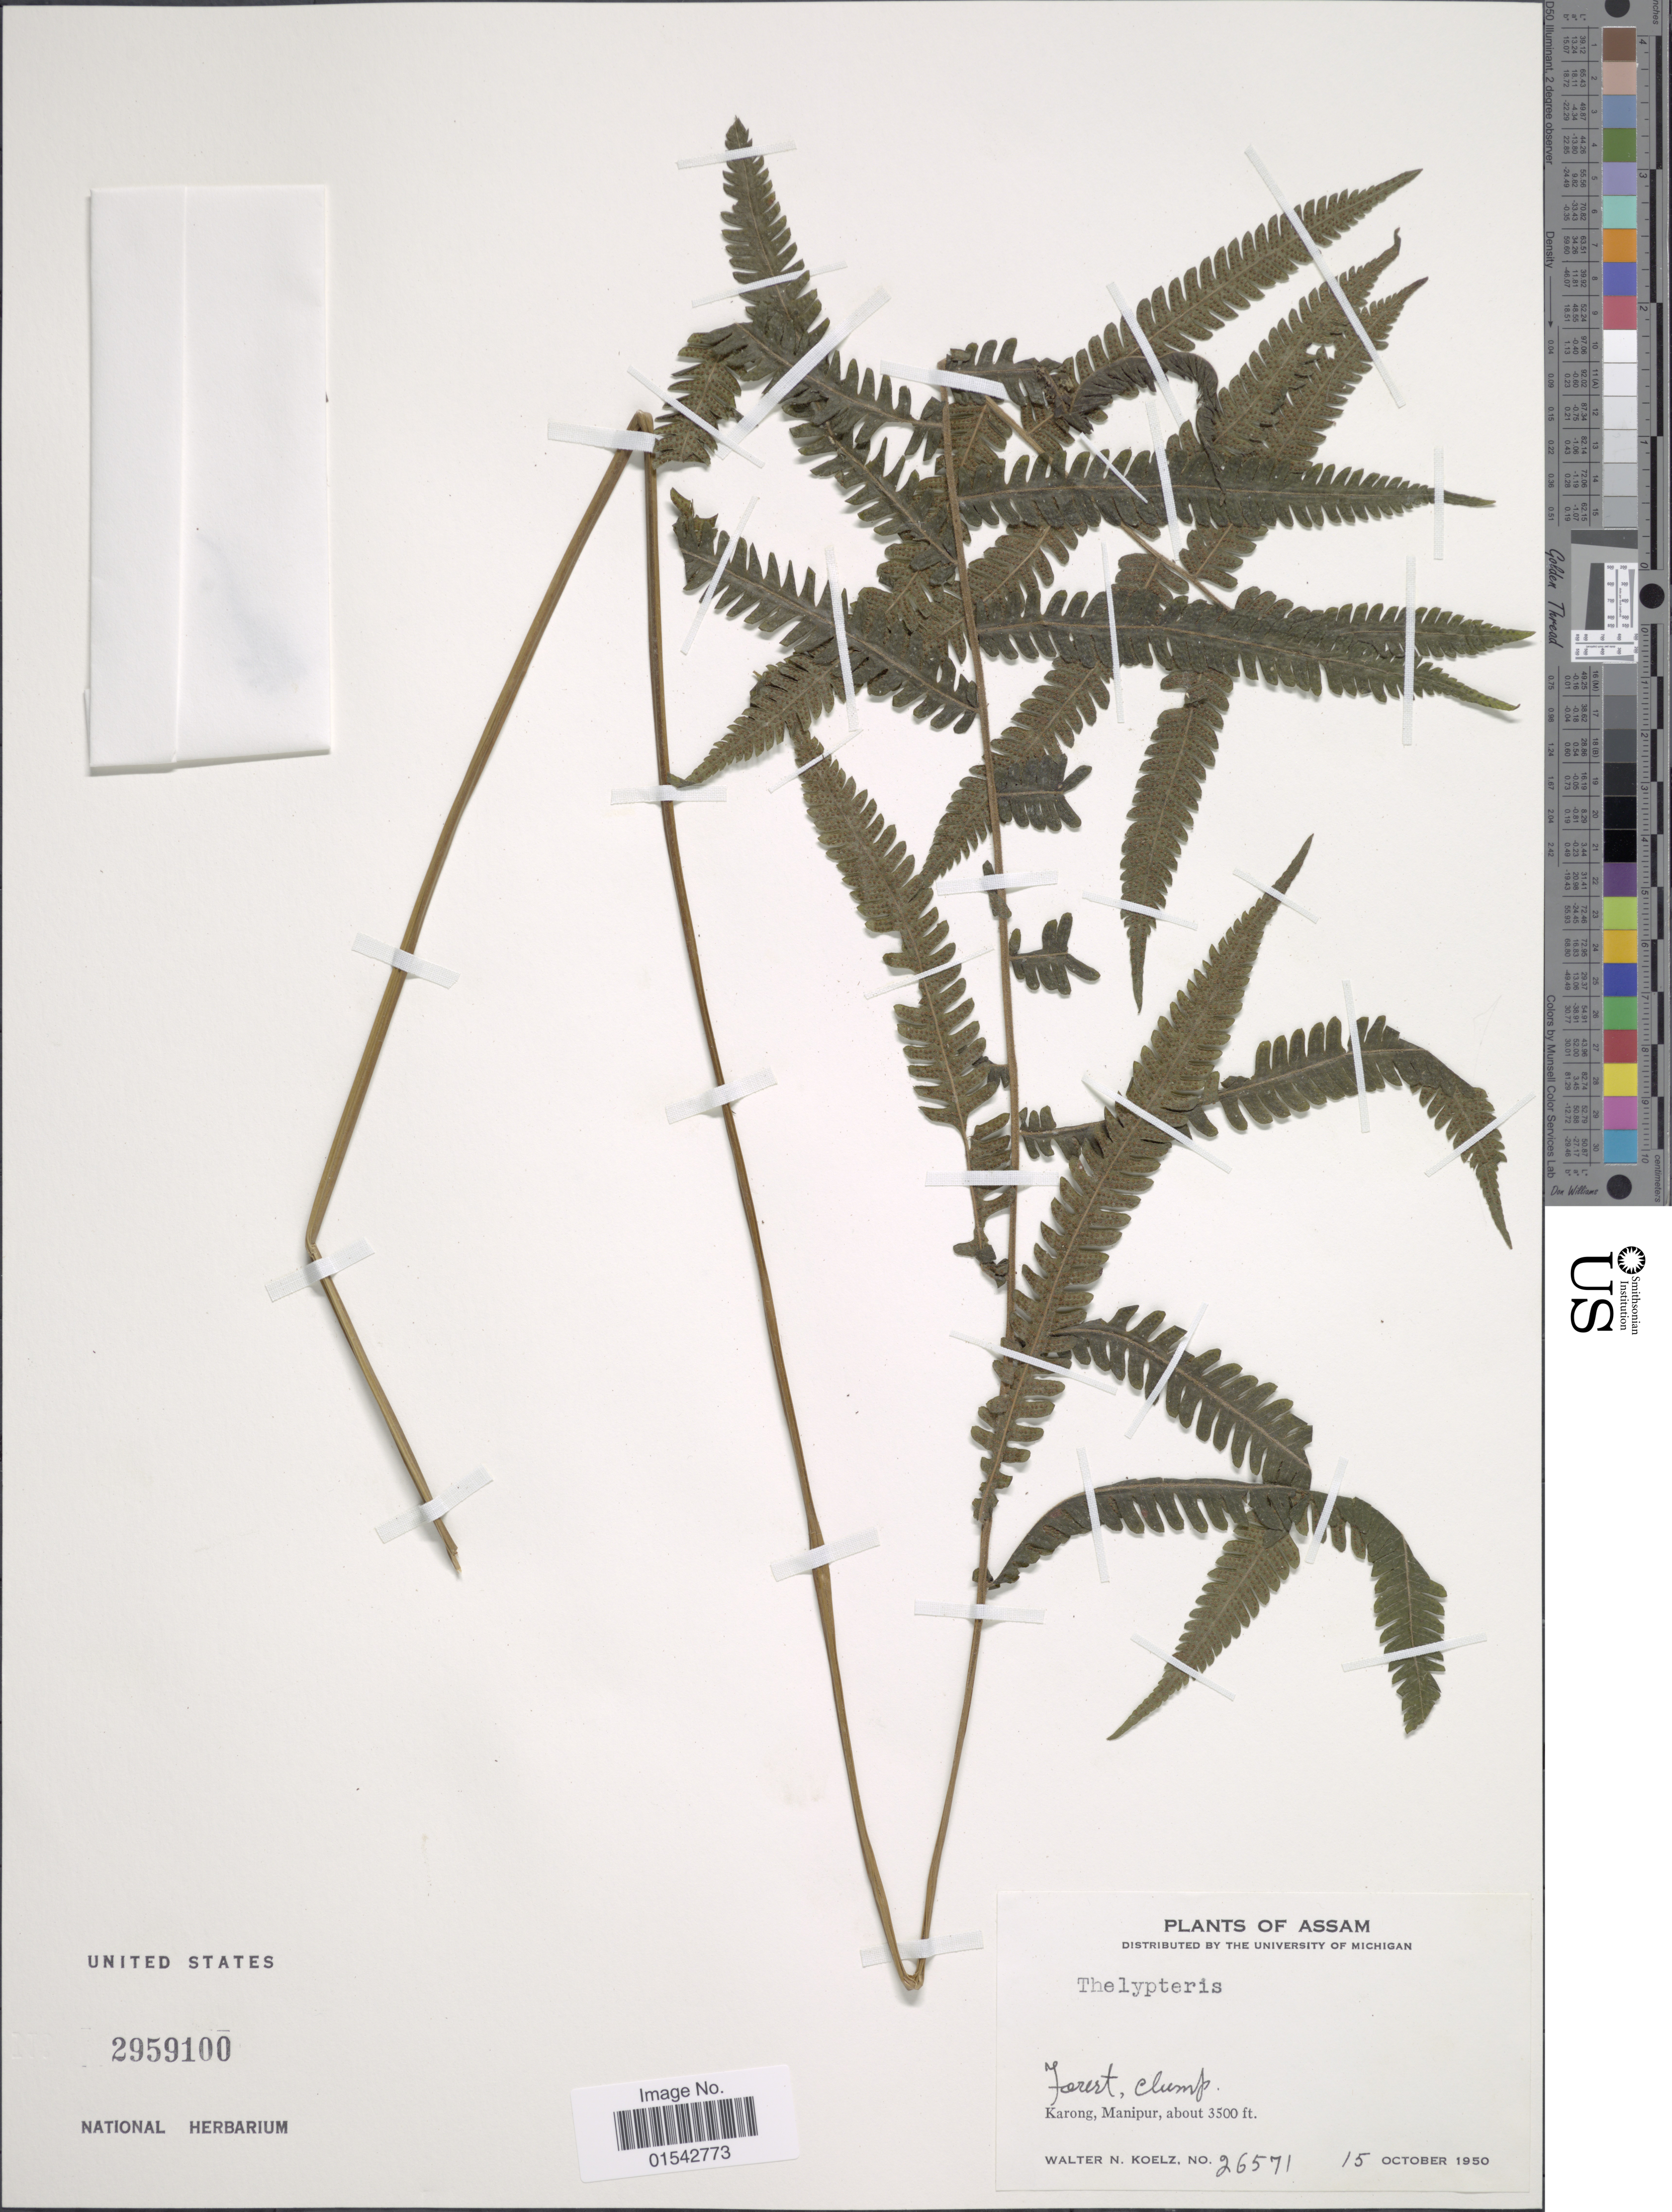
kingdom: Plantae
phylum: Tracheophyta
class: Polypodiopsida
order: Polypodiales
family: Thelypteridaceae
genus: Cyclosorus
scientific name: Cyclosorus sp.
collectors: W. N. Koelz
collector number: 26571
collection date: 1950-10-15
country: India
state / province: Manipur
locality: Assam, Karong, Manipur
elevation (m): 1067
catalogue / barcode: US 295100